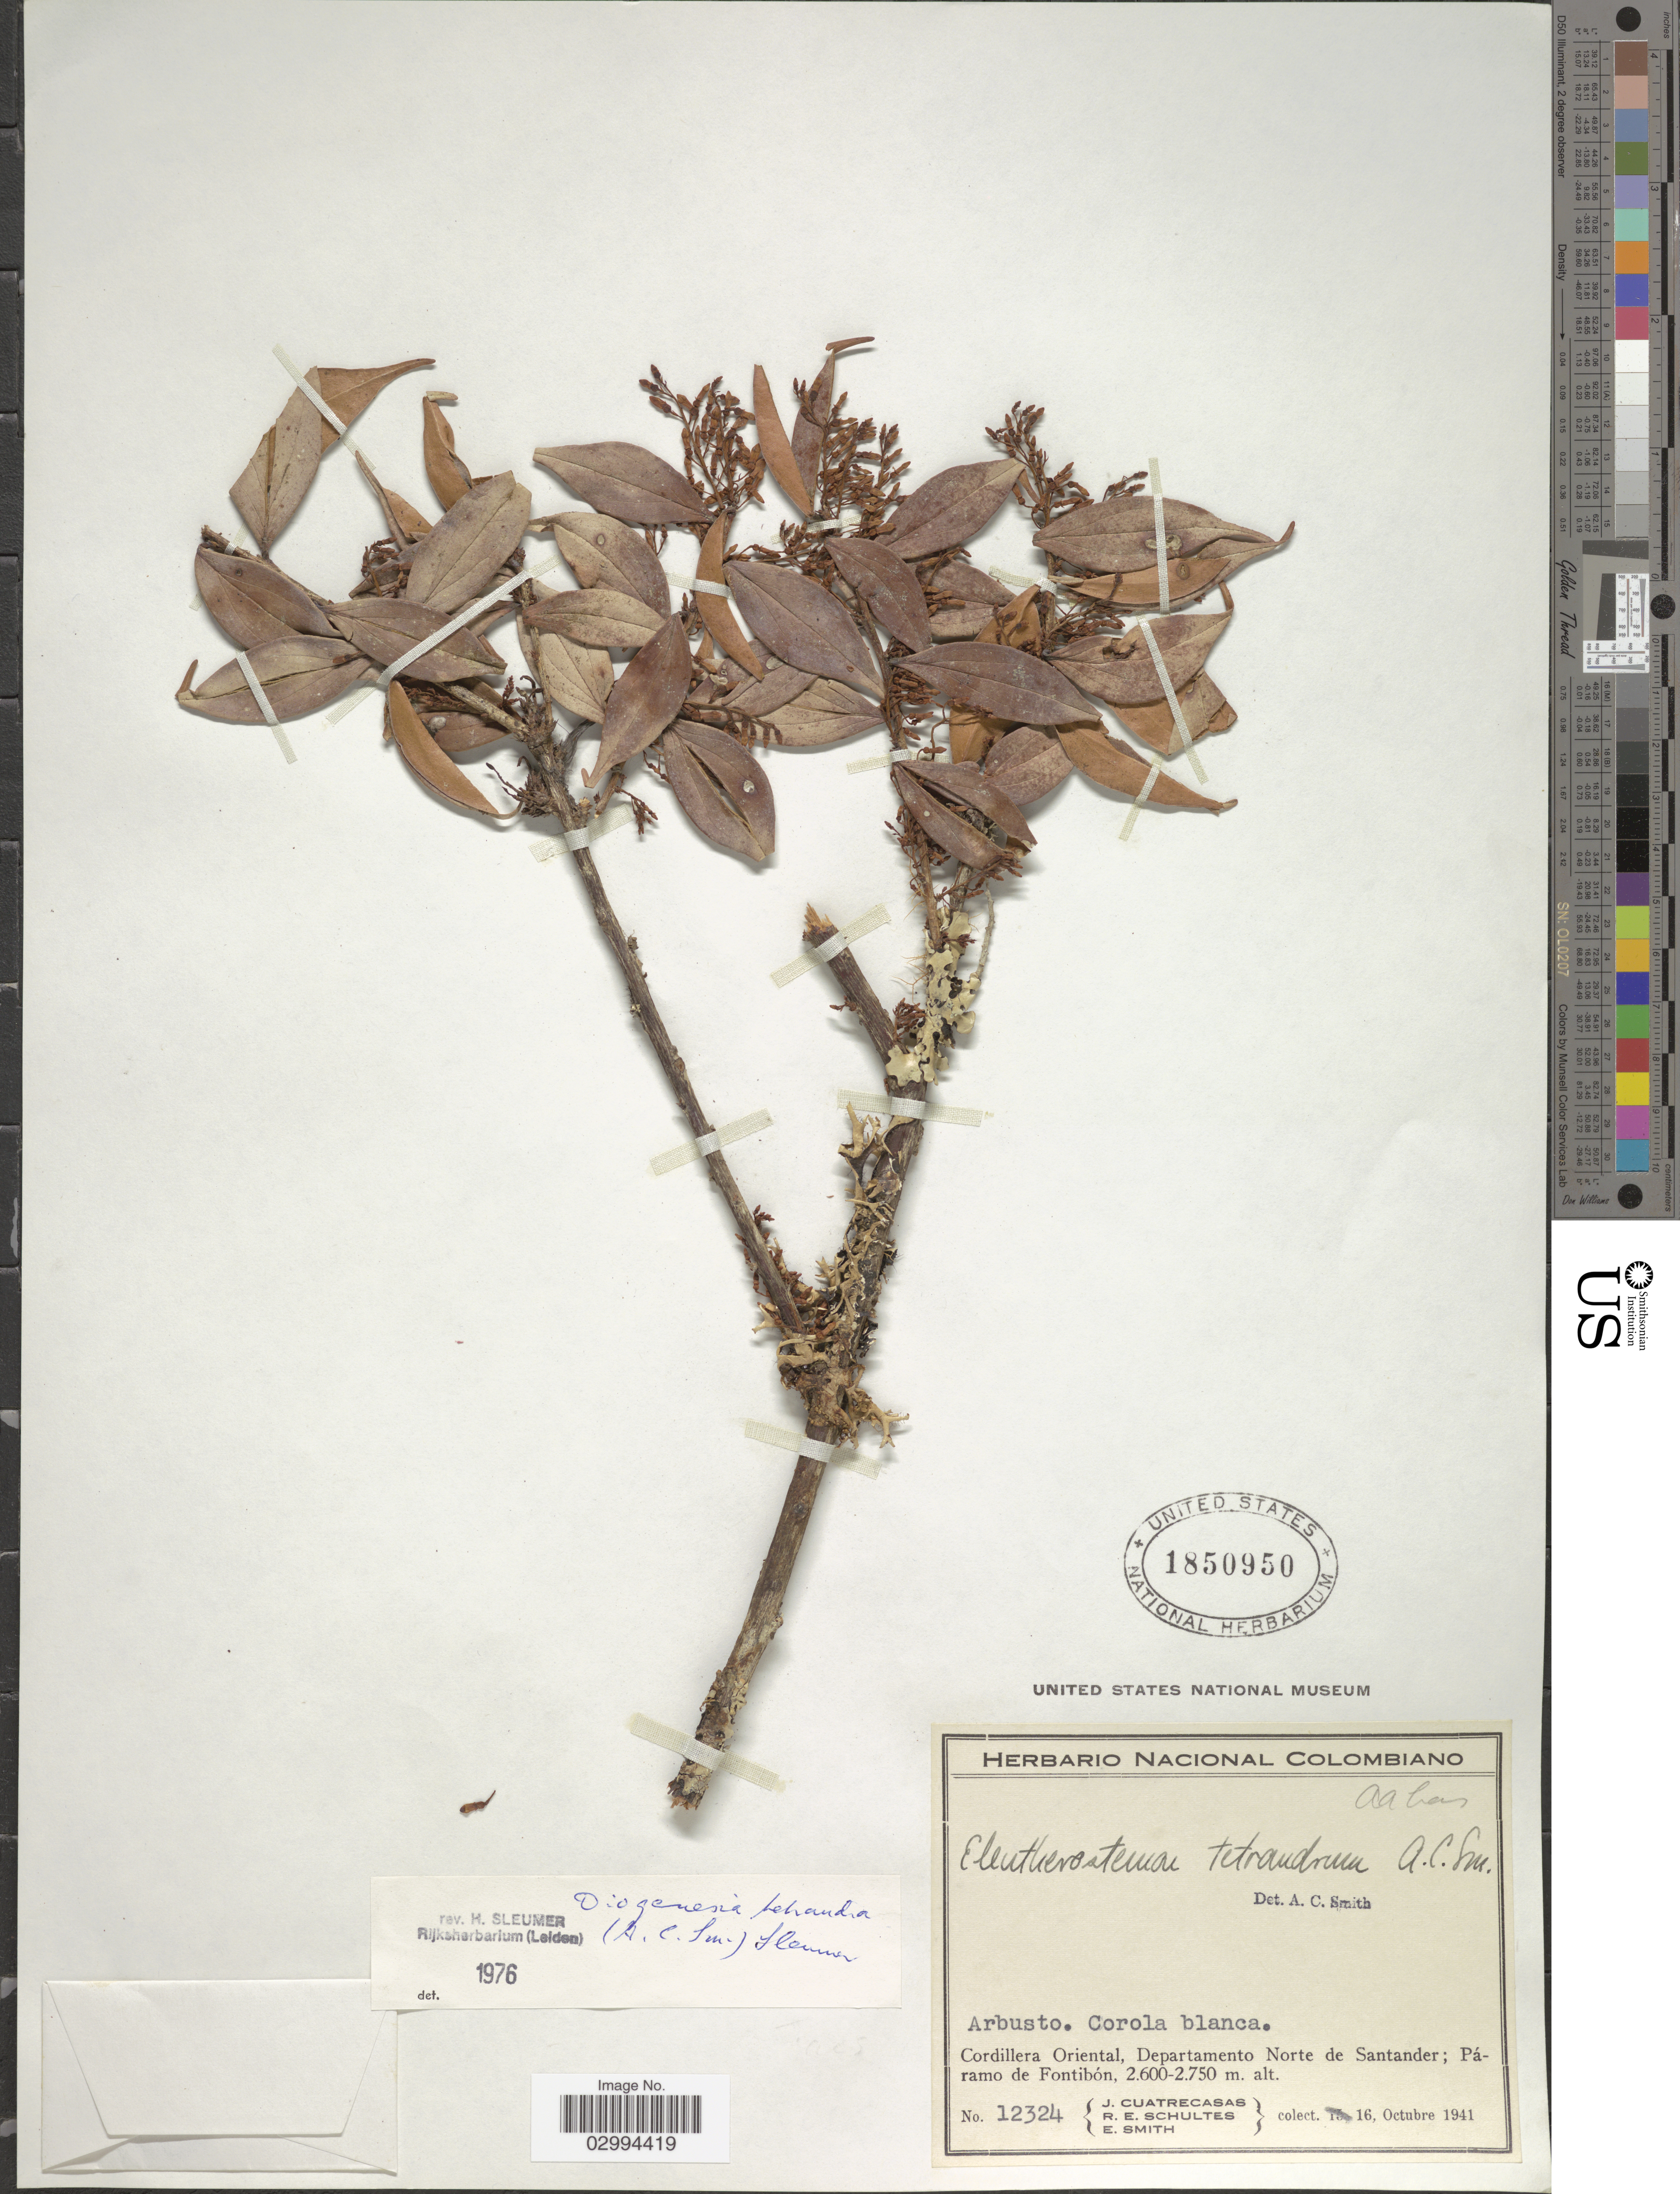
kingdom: Plantae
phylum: Tracheophyta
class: Magnoliopsida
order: Ericales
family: Ericaceae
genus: Diogenesia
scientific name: Diogenesia tetrandra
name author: (A.C. Sm.) Sleumer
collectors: J. Cuatrecasas, R. E. Schultes & E. Smith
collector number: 12324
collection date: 1941-10-16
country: Colombia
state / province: Norte de Santander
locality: Cordillera Oriental, Departamento Norte de Santander; Páramo de Fontibón.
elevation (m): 2600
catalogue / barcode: US 1850950